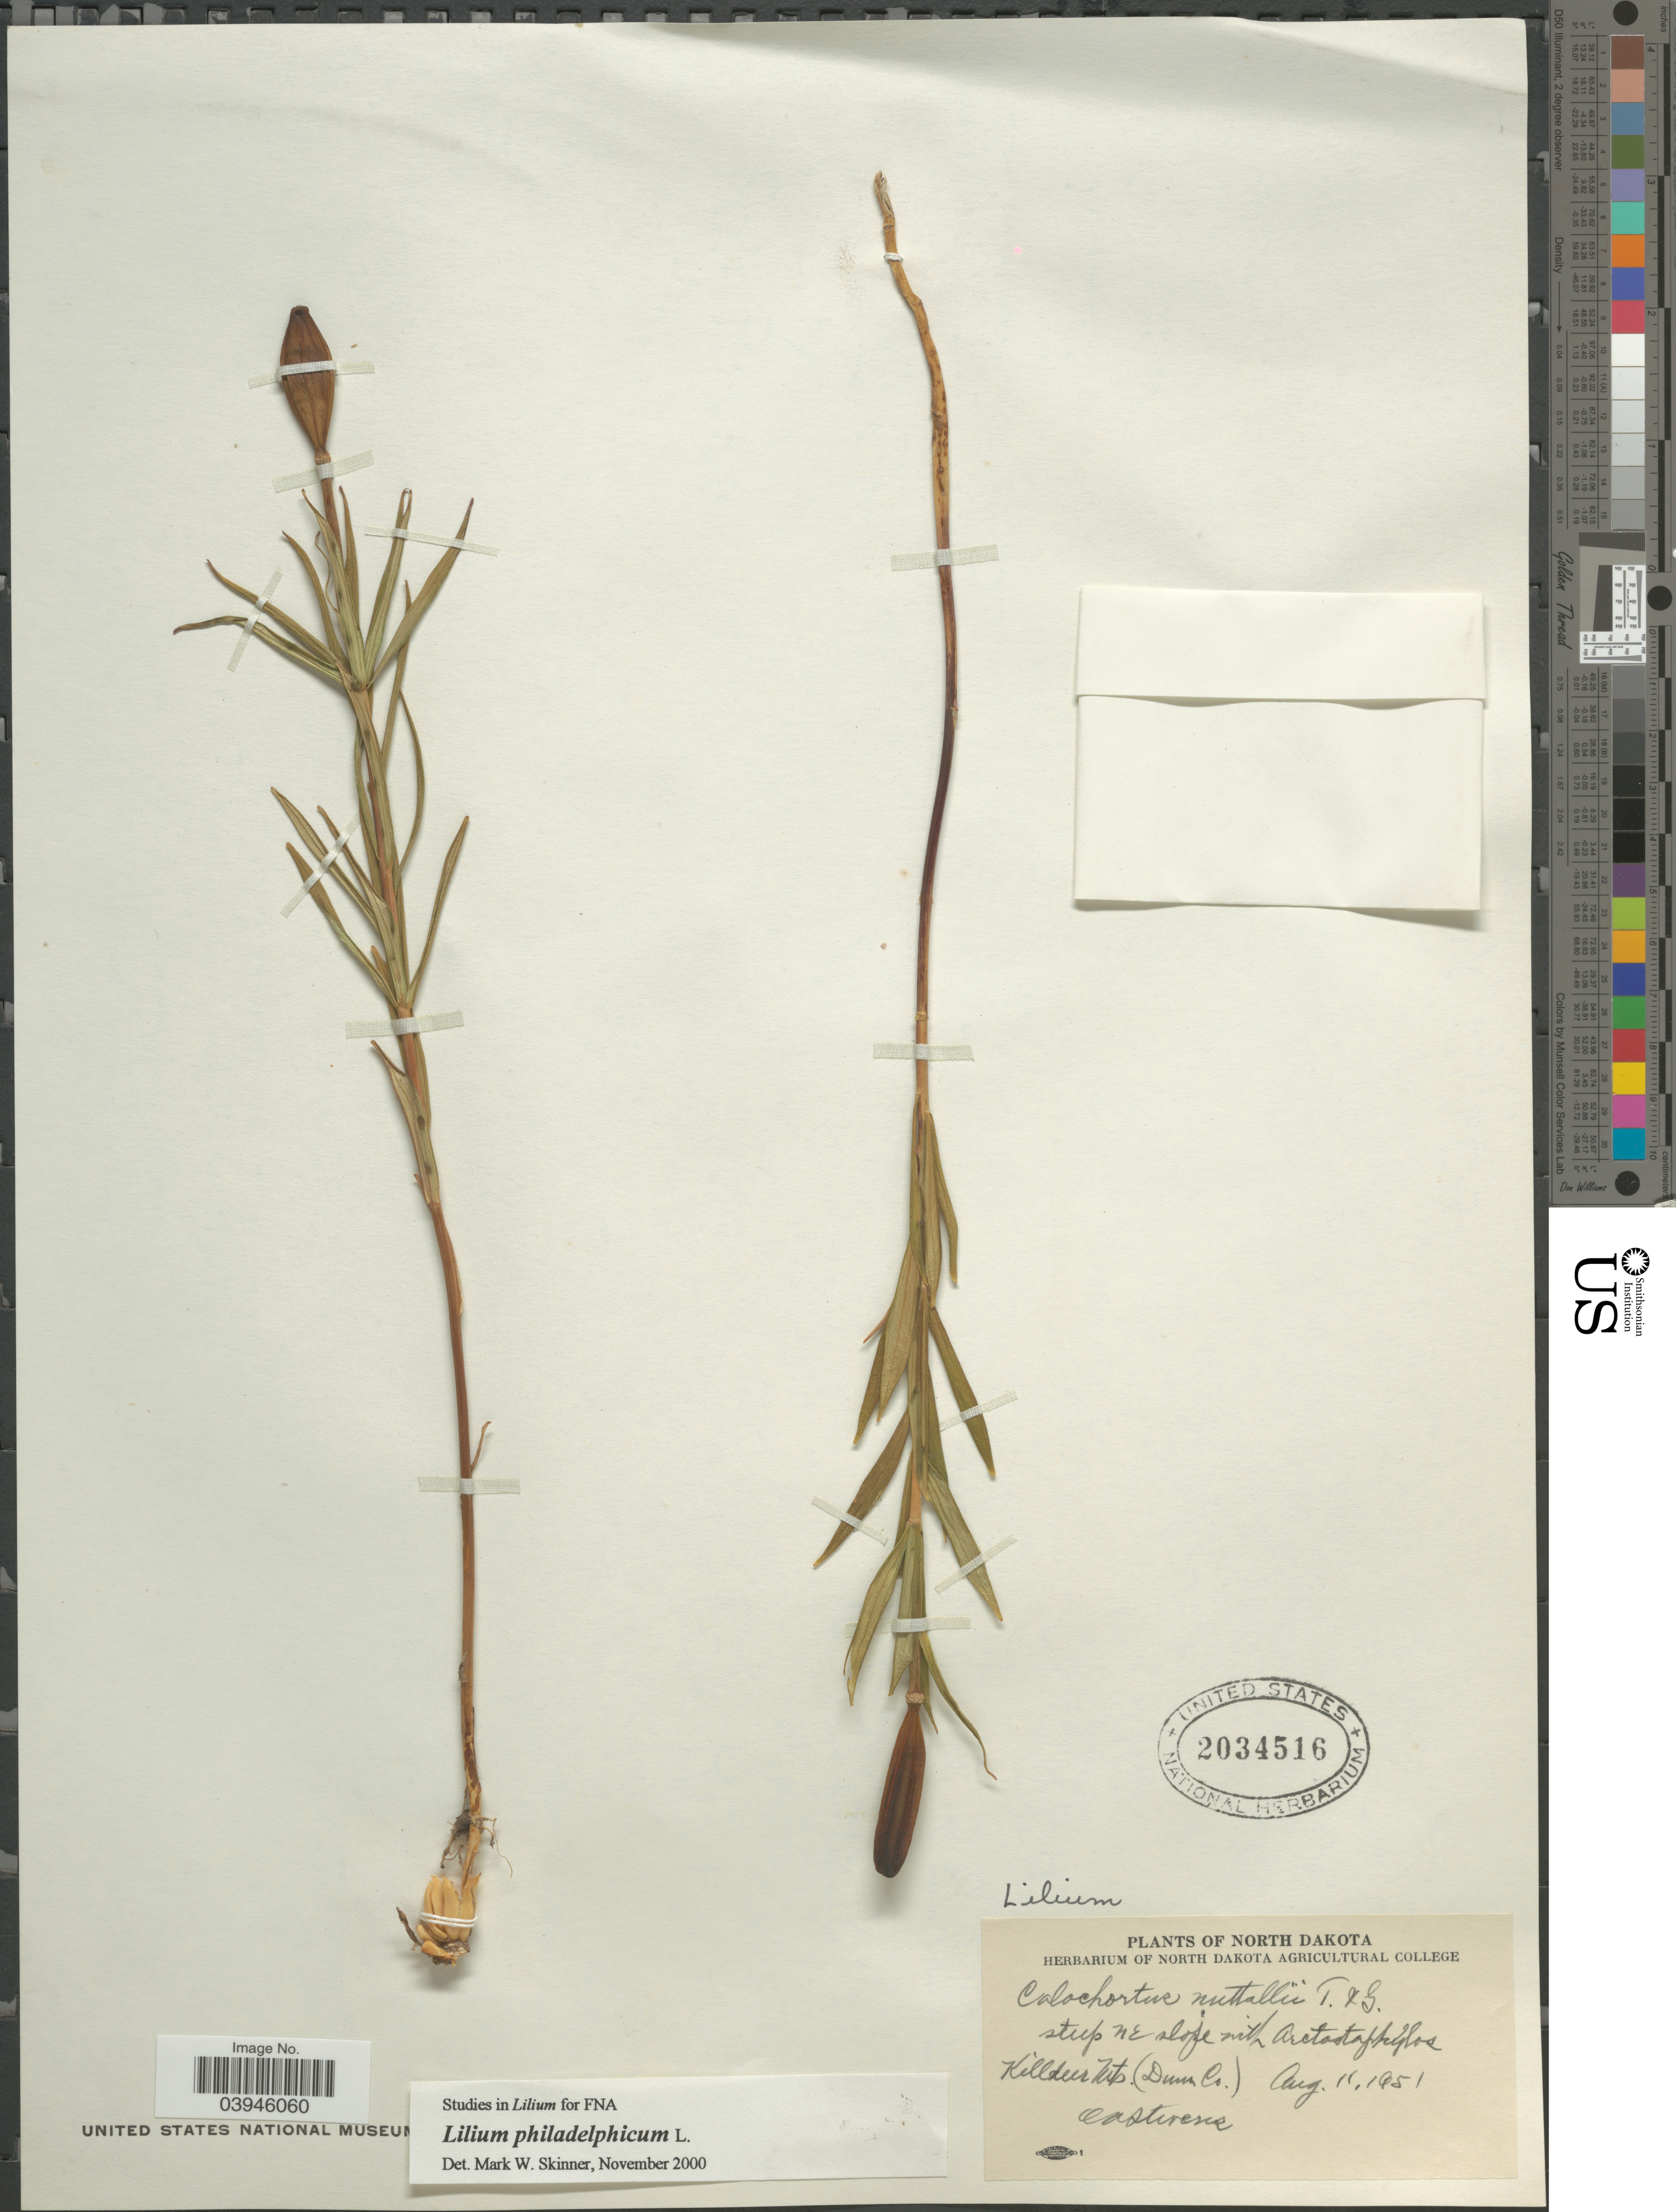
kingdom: Plantae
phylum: Tracheophyta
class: Liliopsida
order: Liliales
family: Liliaceae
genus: Lilium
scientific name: Lilium philadelphicum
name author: L.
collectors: O. A. Stevens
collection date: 1951-08-11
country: United States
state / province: North Dakota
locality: Steep N E slope Killdeer Mts. (Dunn Co).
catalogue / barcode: US 2034516